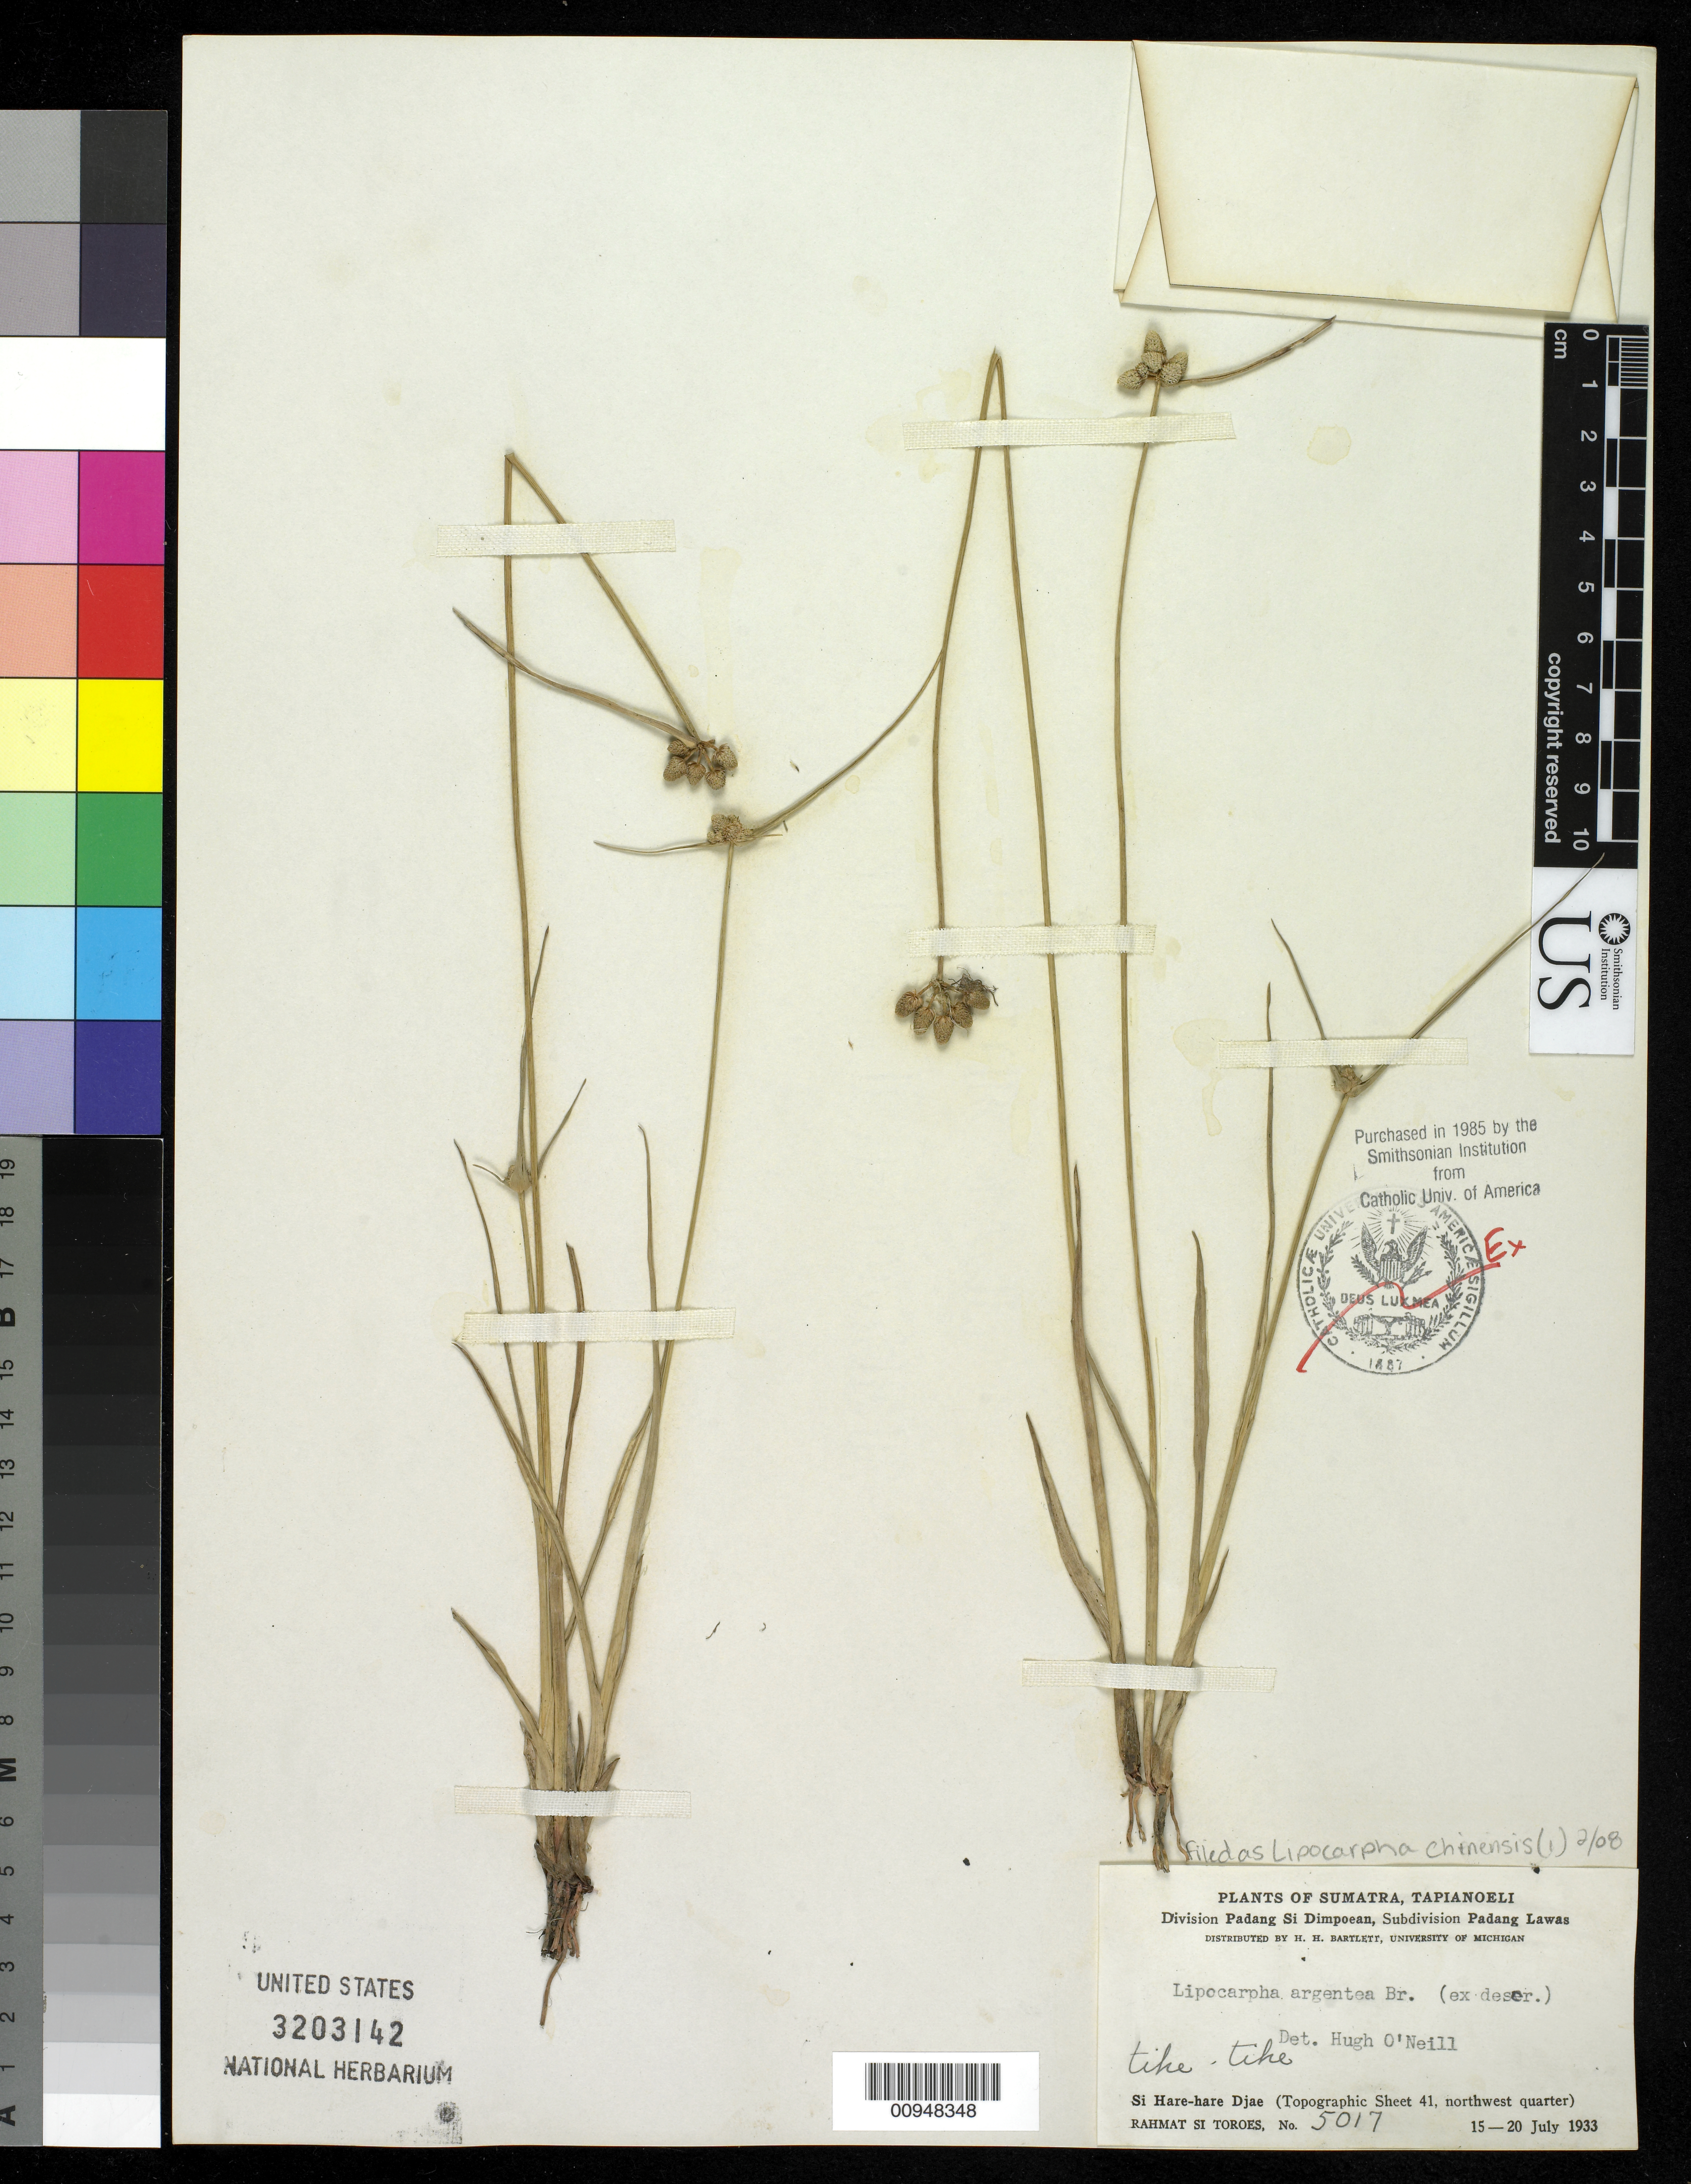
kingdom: Plantae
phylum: Tracheophyta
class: Liliopsida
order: Poales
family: Cyperaceae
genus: Cyperus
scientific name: Cyperus albescens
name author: (Steud.) Larridon & Govaerts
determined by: Strong, M. T., (US), Smithsonian Institution - National Museum of Natural History (UNITED STATES)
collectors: Rahmat Si Boeea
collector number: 5017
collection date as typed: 15 Jul 1933 to 20 Jul 1933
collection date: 1933-07-15/1933-07-20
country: Indonesia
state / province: Sumatra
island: Sumatra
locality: Si Hare-hare Djae, Division Padang Si Dimpoean, Subdivision Padang Lawas.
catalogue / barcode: US 3203142